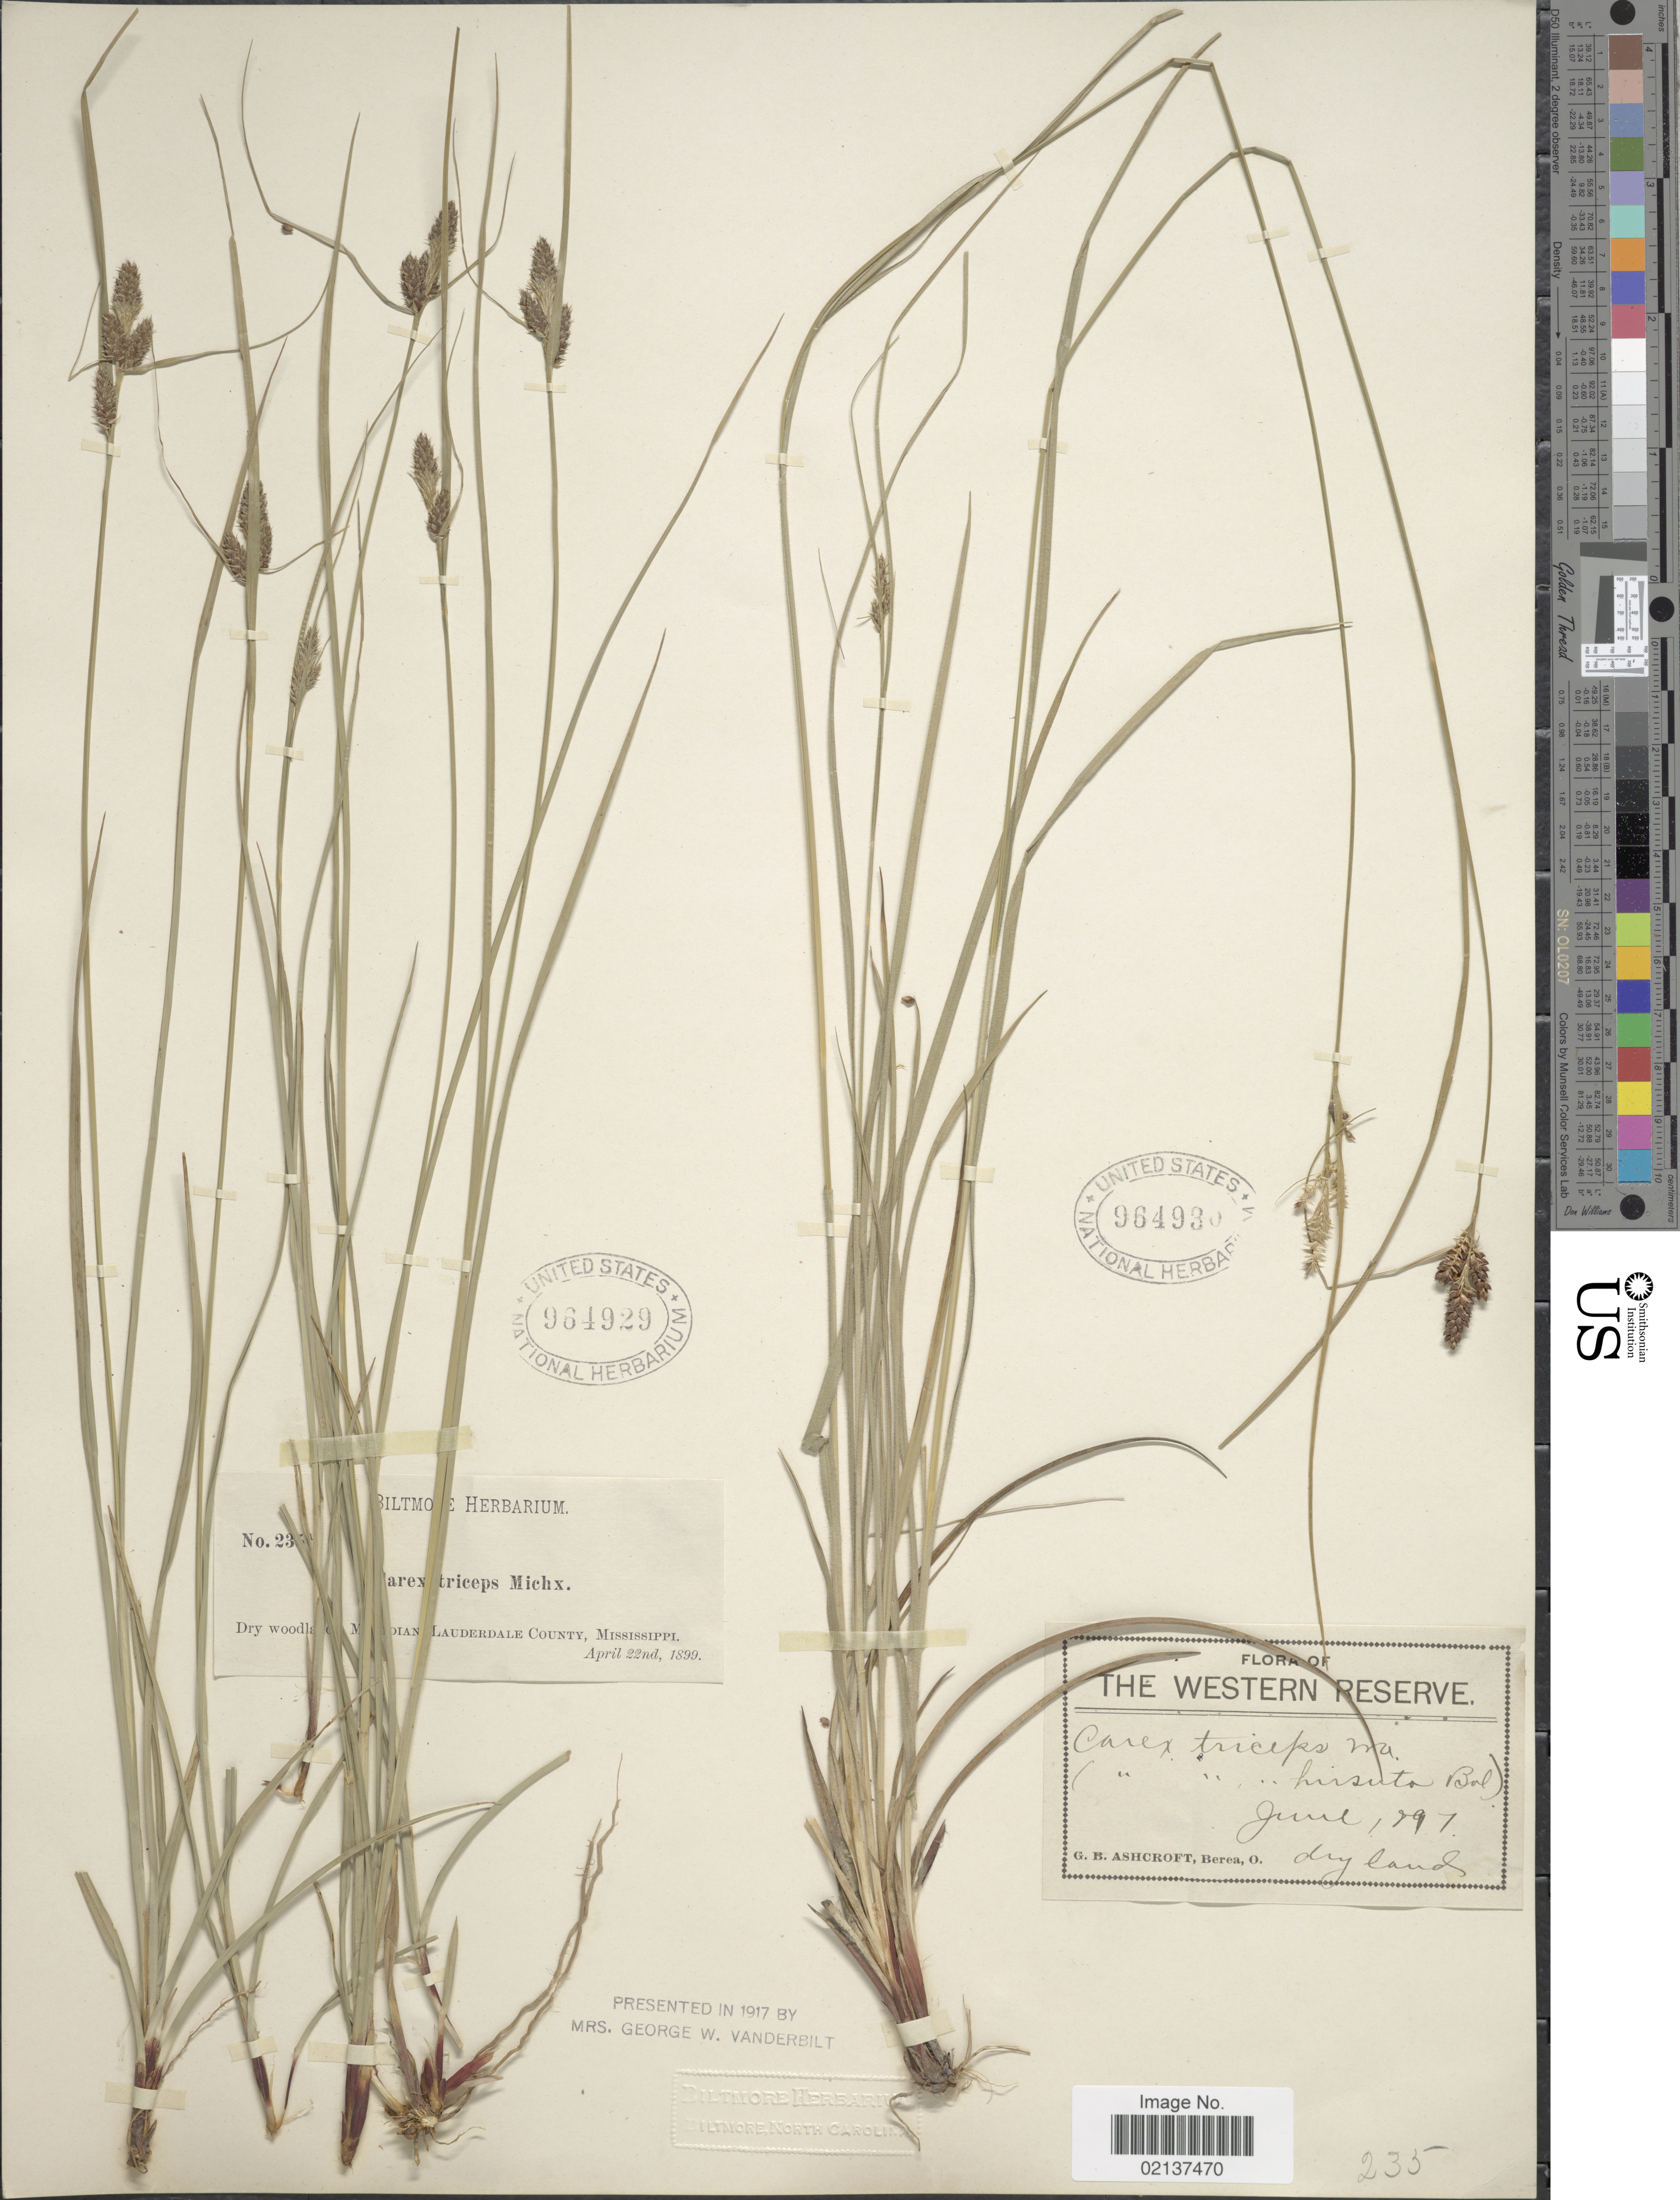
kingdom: Plantae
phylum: Tracheophyta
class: Liliopsida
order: Poales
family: Cyperaceae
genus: Carex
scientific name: Carex hirsutella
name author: Mack.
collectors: ex herb. Biltmore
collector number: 23!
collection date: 1899-04-22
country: United States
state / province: Mississippi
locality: Meridian, Lauderdale County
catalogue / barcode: US 964929